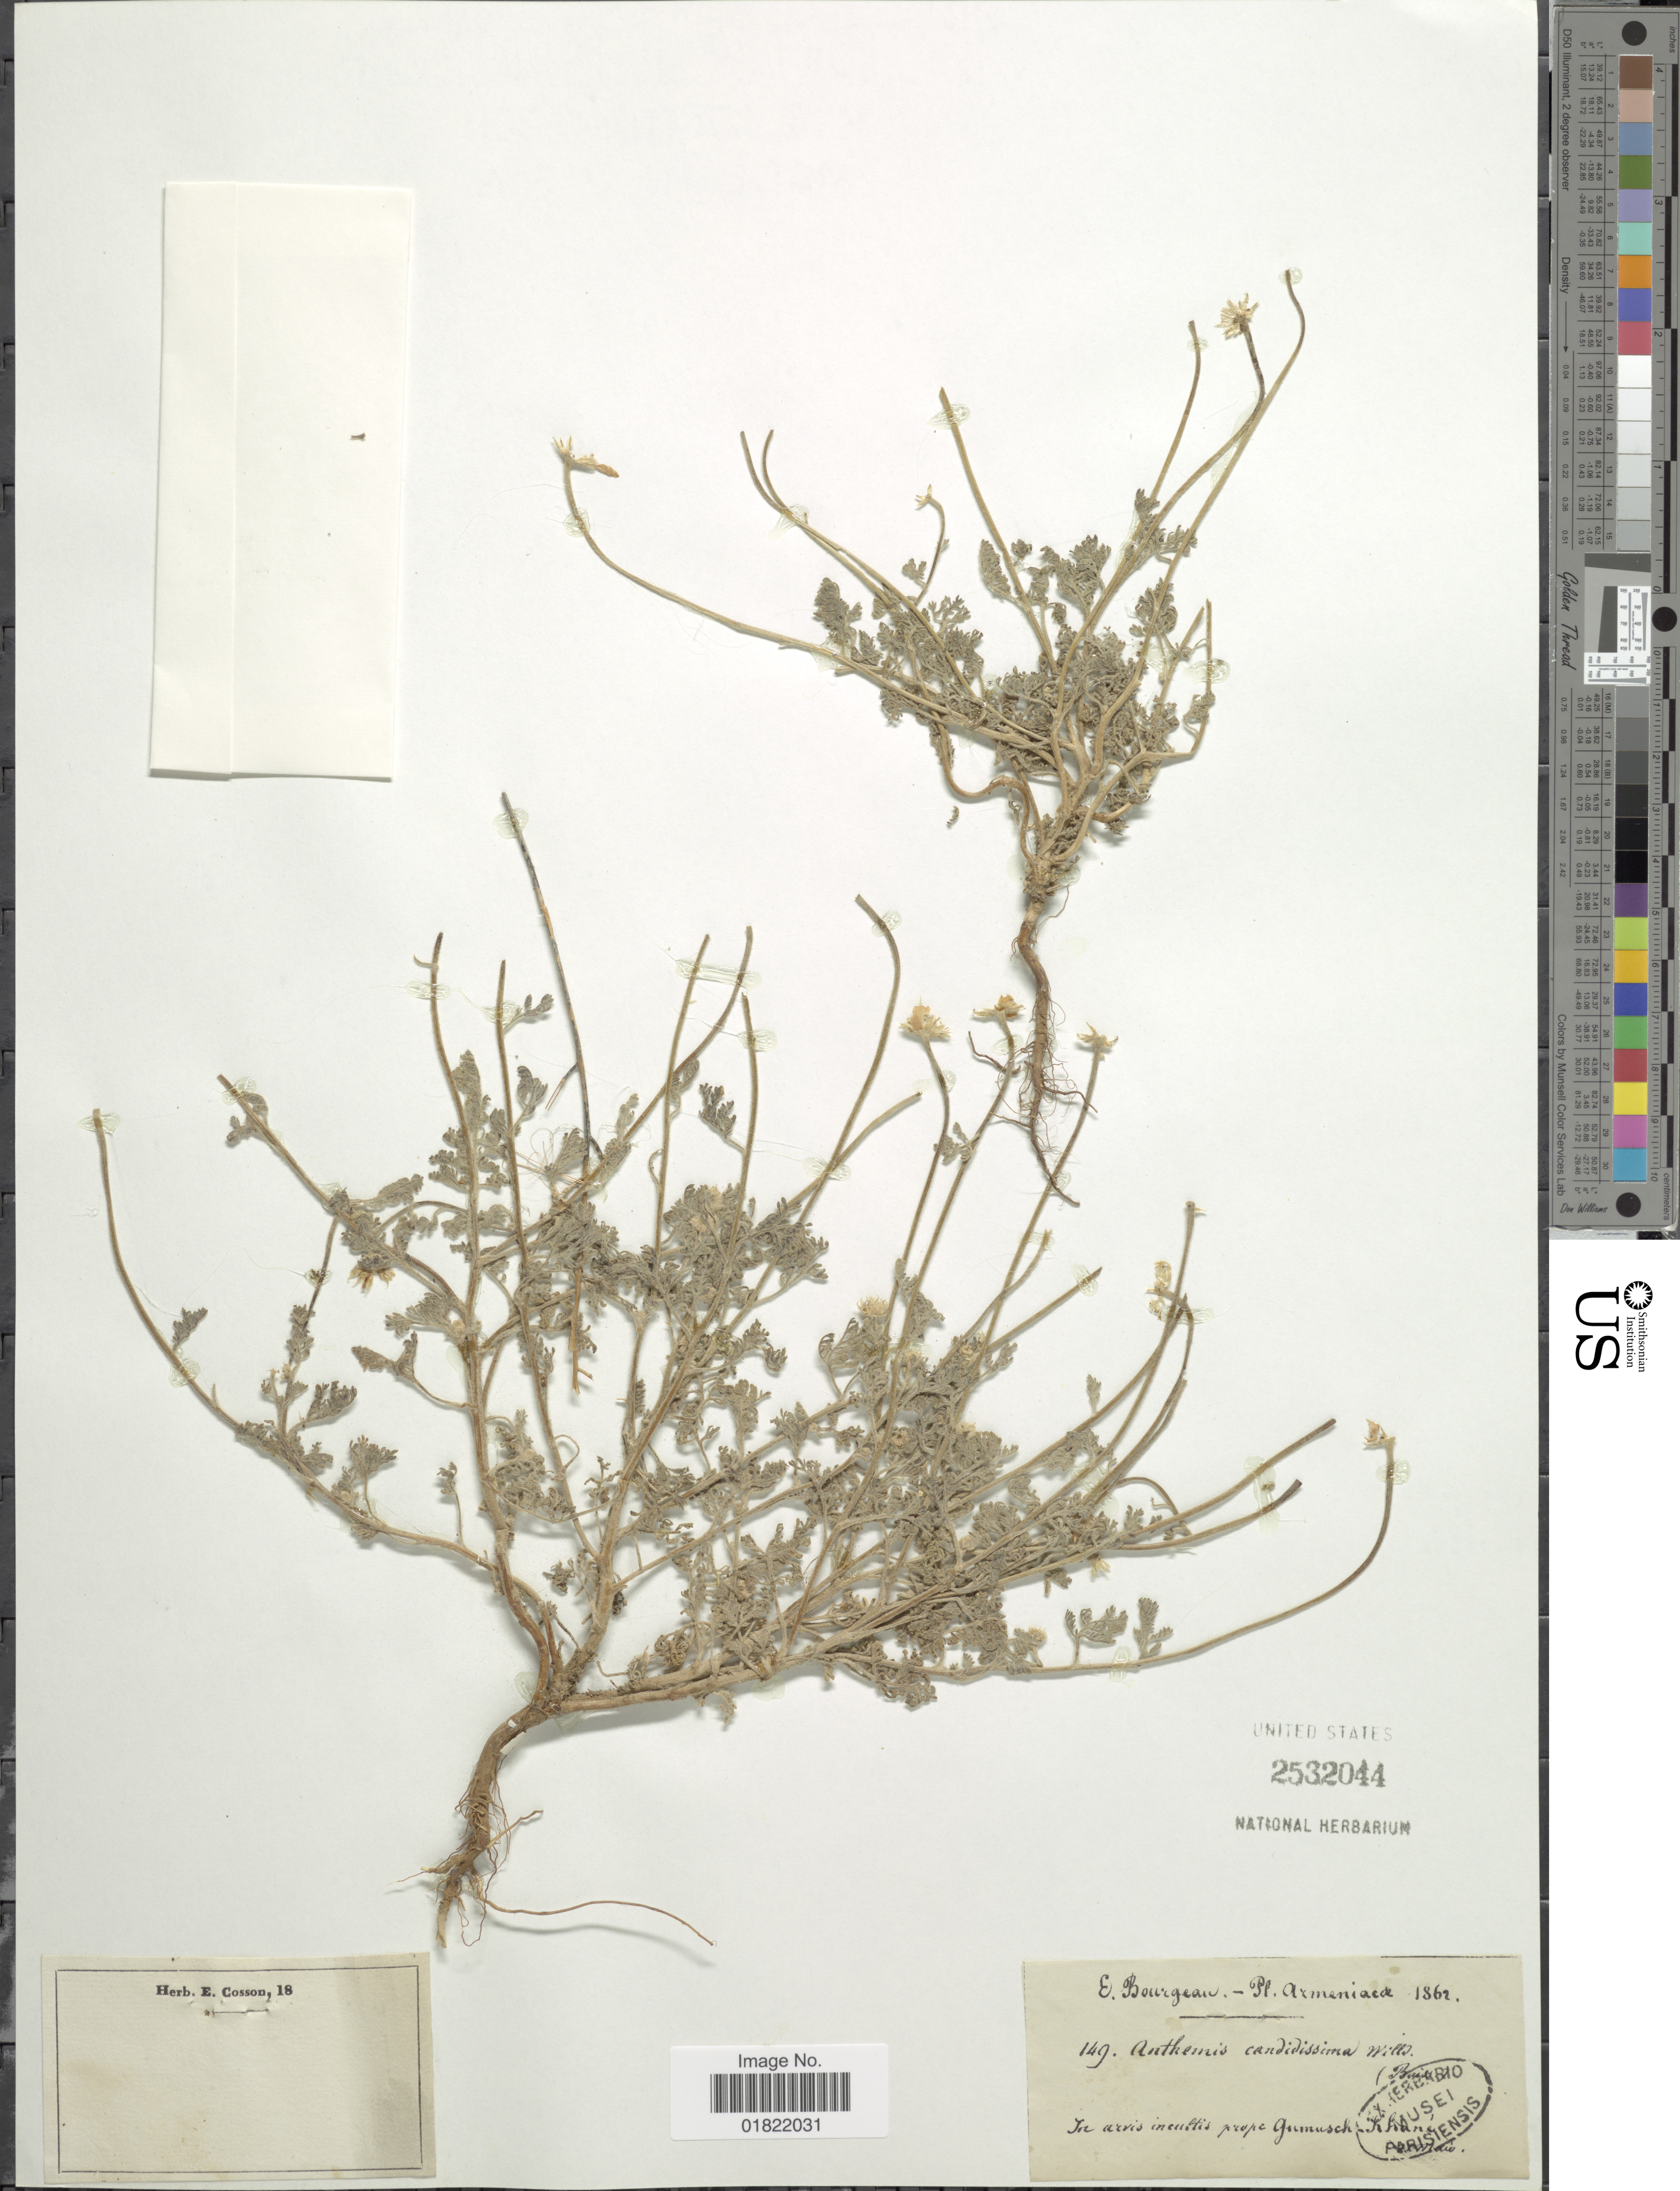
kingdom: Plantae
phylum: Tracheophyta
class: Magnoliopsida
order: Asterales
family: Asteraceae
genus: Anthemis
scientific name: Anthemis candidissima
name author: Willd.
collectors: E. Bourgeau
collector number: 149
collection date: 1862-05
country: Turkey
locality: Armeniacae, in arvis incultis prope Gumush Khane.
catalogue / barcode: US 2532044